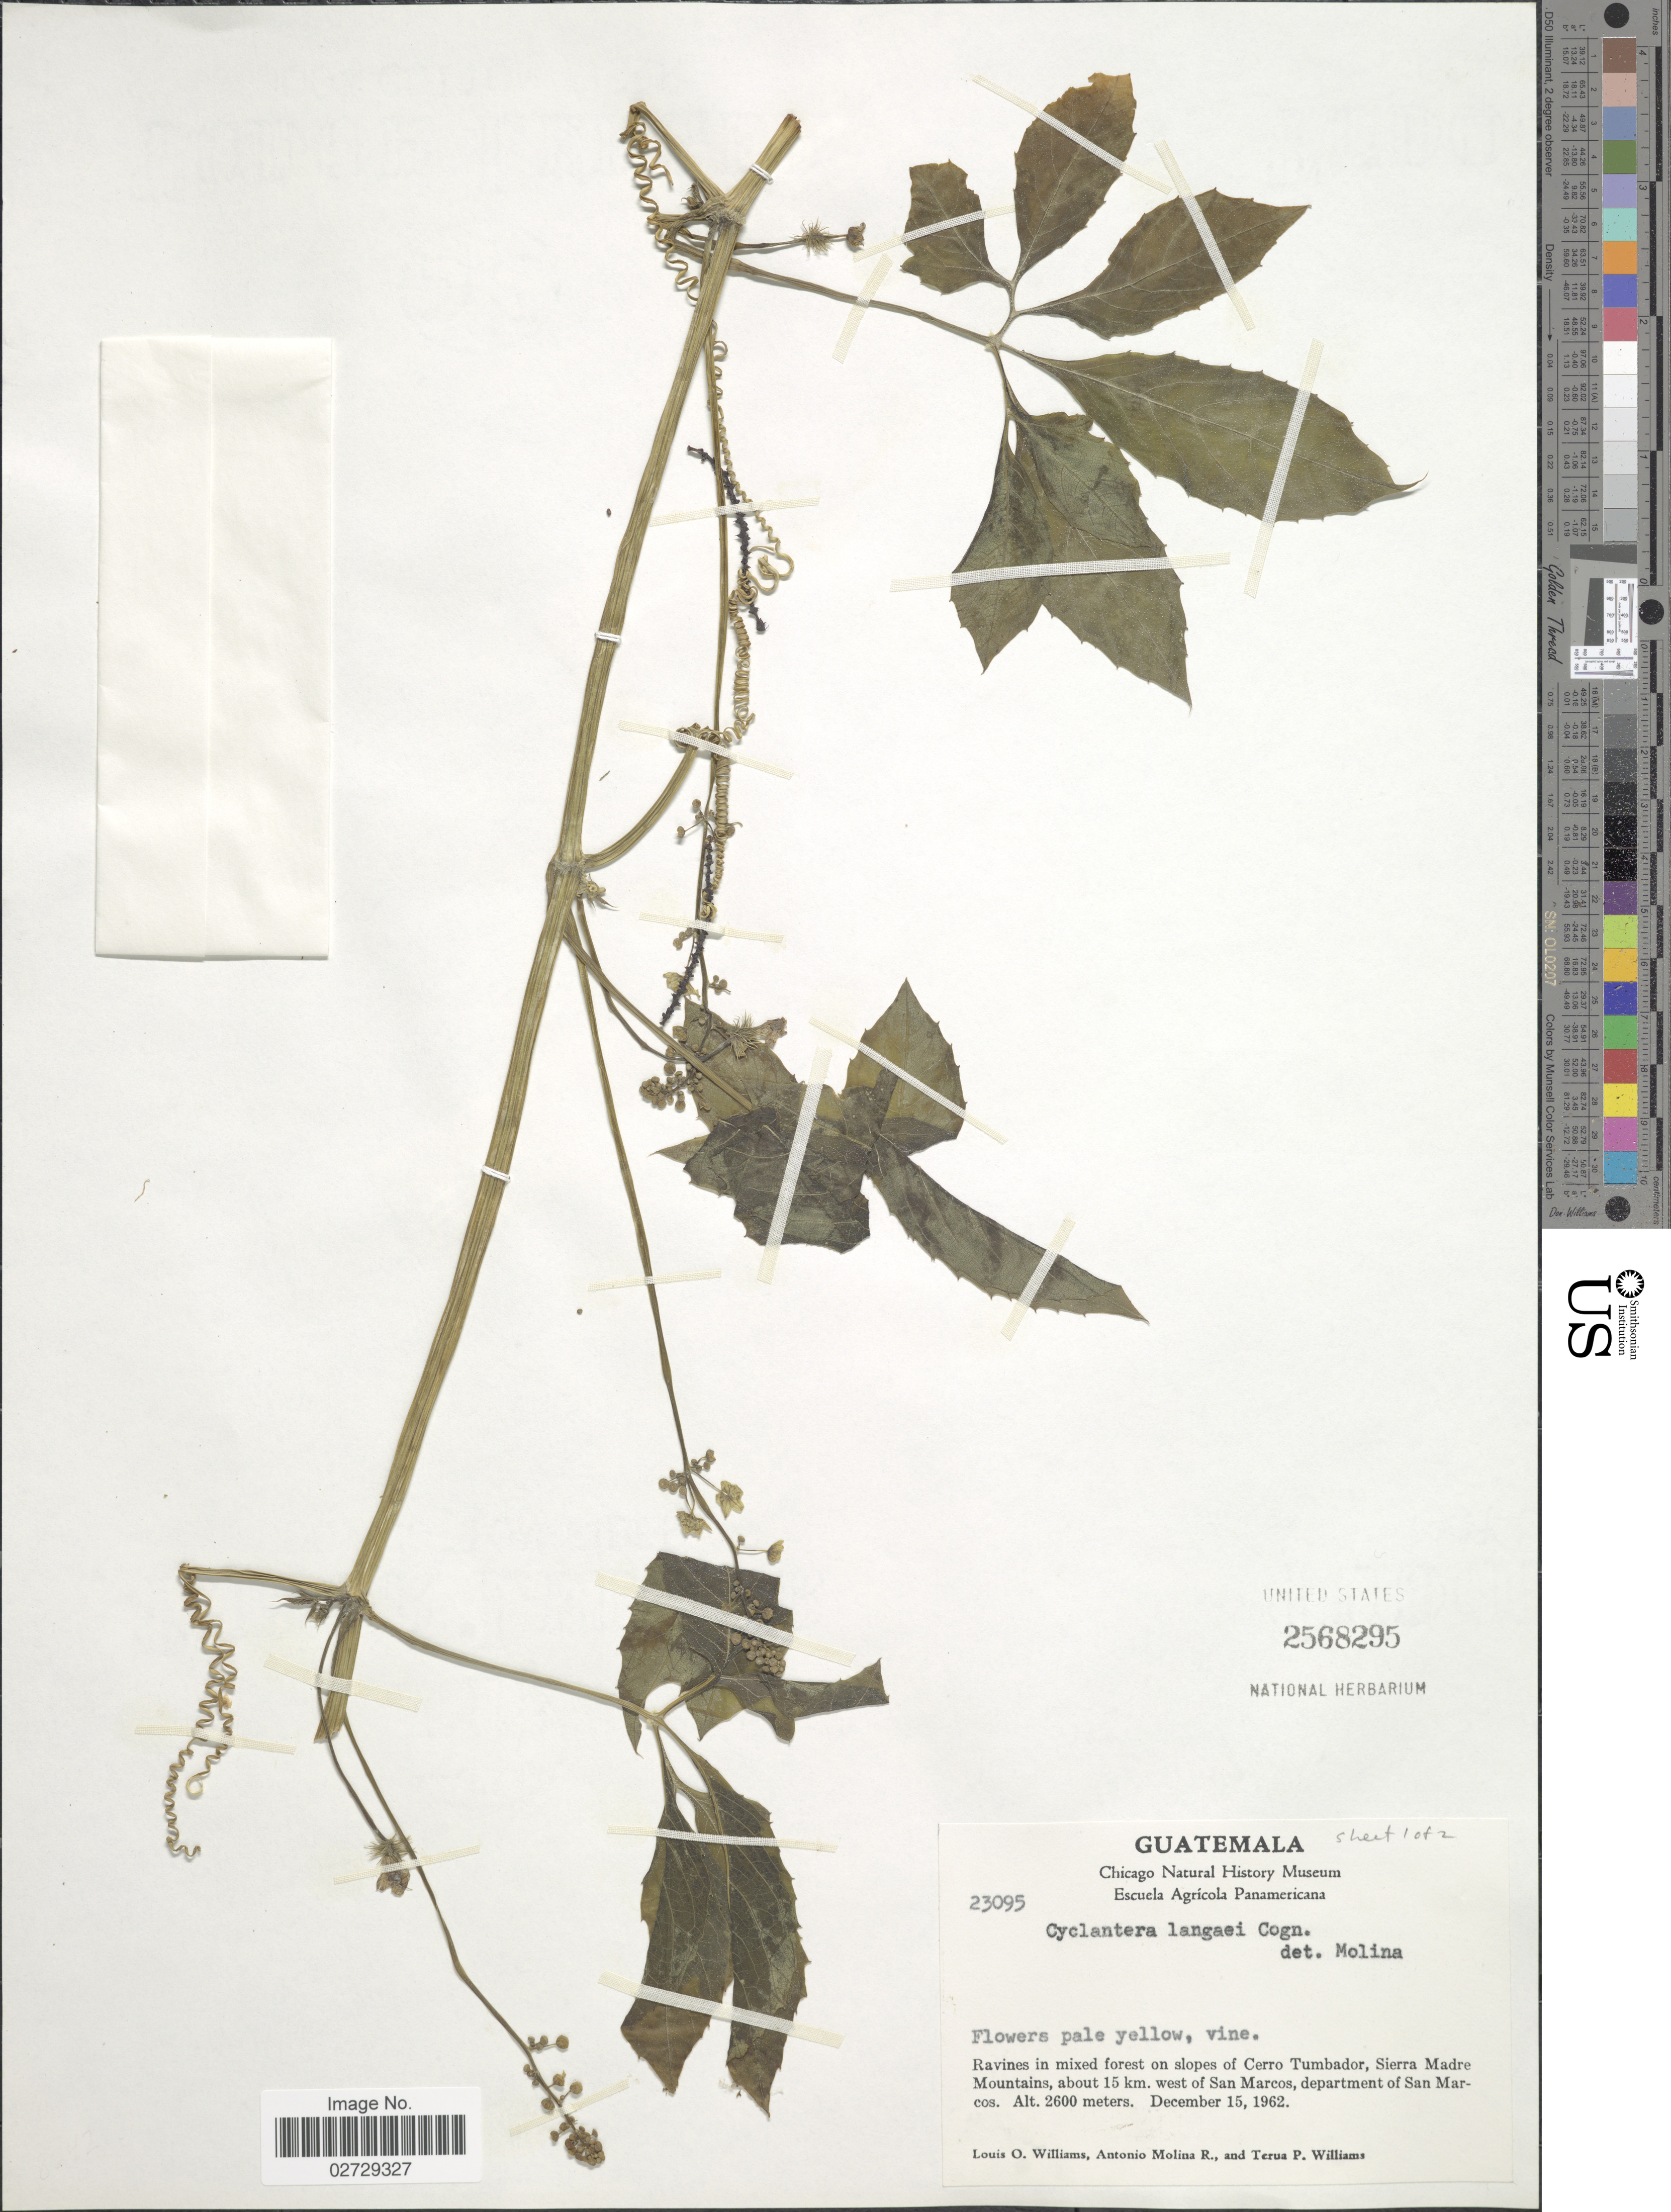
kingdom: Plantae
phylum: Tracheophyta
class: Magnoliopsida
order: Cucurbitales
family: Cucurbitaceae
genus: Cyclanthera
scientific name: Cyclanthera langaei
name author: Cogn.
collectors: L. O. Williams, A. Molina R. & T. P. Williams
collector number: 23095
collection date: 1962-12-15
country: Guatemala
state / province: San Marcos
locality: Ravines in mixed forest on slopes of Cerro Tumbador, Sierra Madre Mountains, about 15 km. west of San Marcos, department of San Martin.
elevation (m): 2600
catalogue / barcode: US 2568295